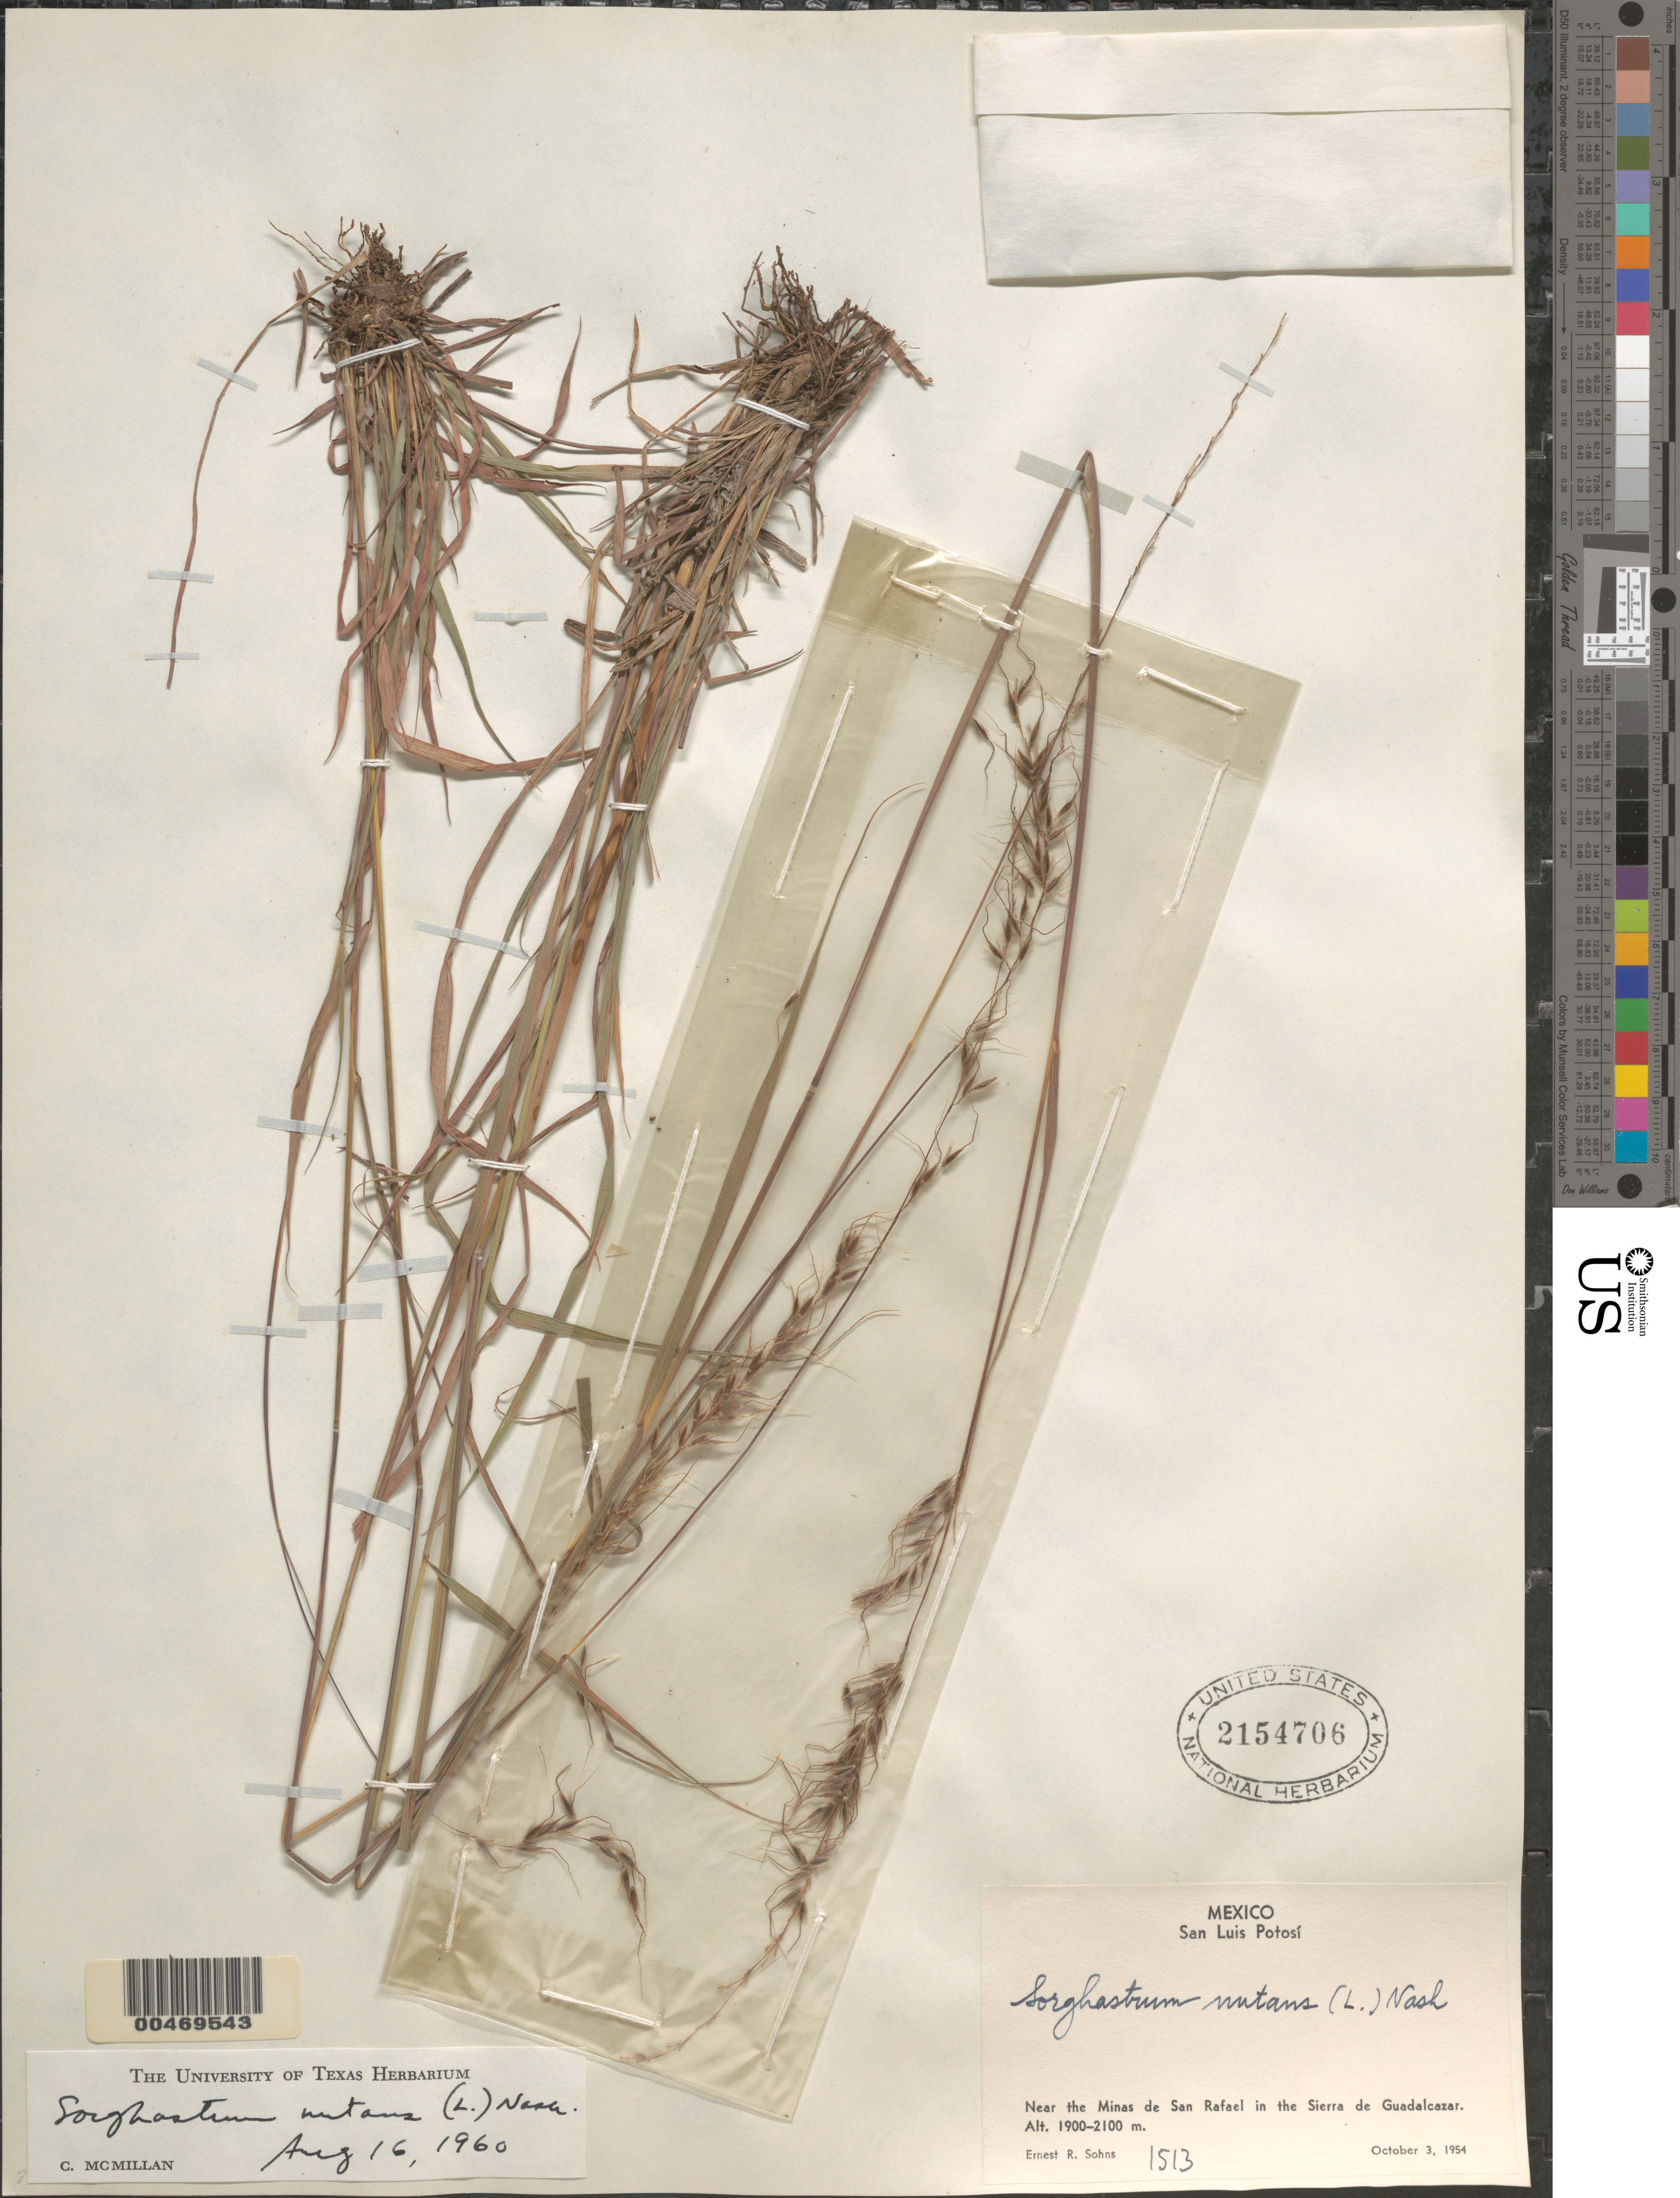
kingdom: Plantae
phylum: Tracheophyta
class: Liliopsida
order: Poales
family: Poaceae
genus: Sorghastrum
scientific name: Sorghastrum nutans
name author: (L.) Nash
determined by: McMillan, C.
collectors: E. R. Sohns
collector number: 1513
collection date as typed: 3 Oct 1954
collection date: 1954-10-03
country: Mexico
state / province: San Luis Potosi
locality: Near the Minas de San Rafael in the Sierra de Guadalcazar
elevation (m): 1900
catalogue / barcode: US 2154706